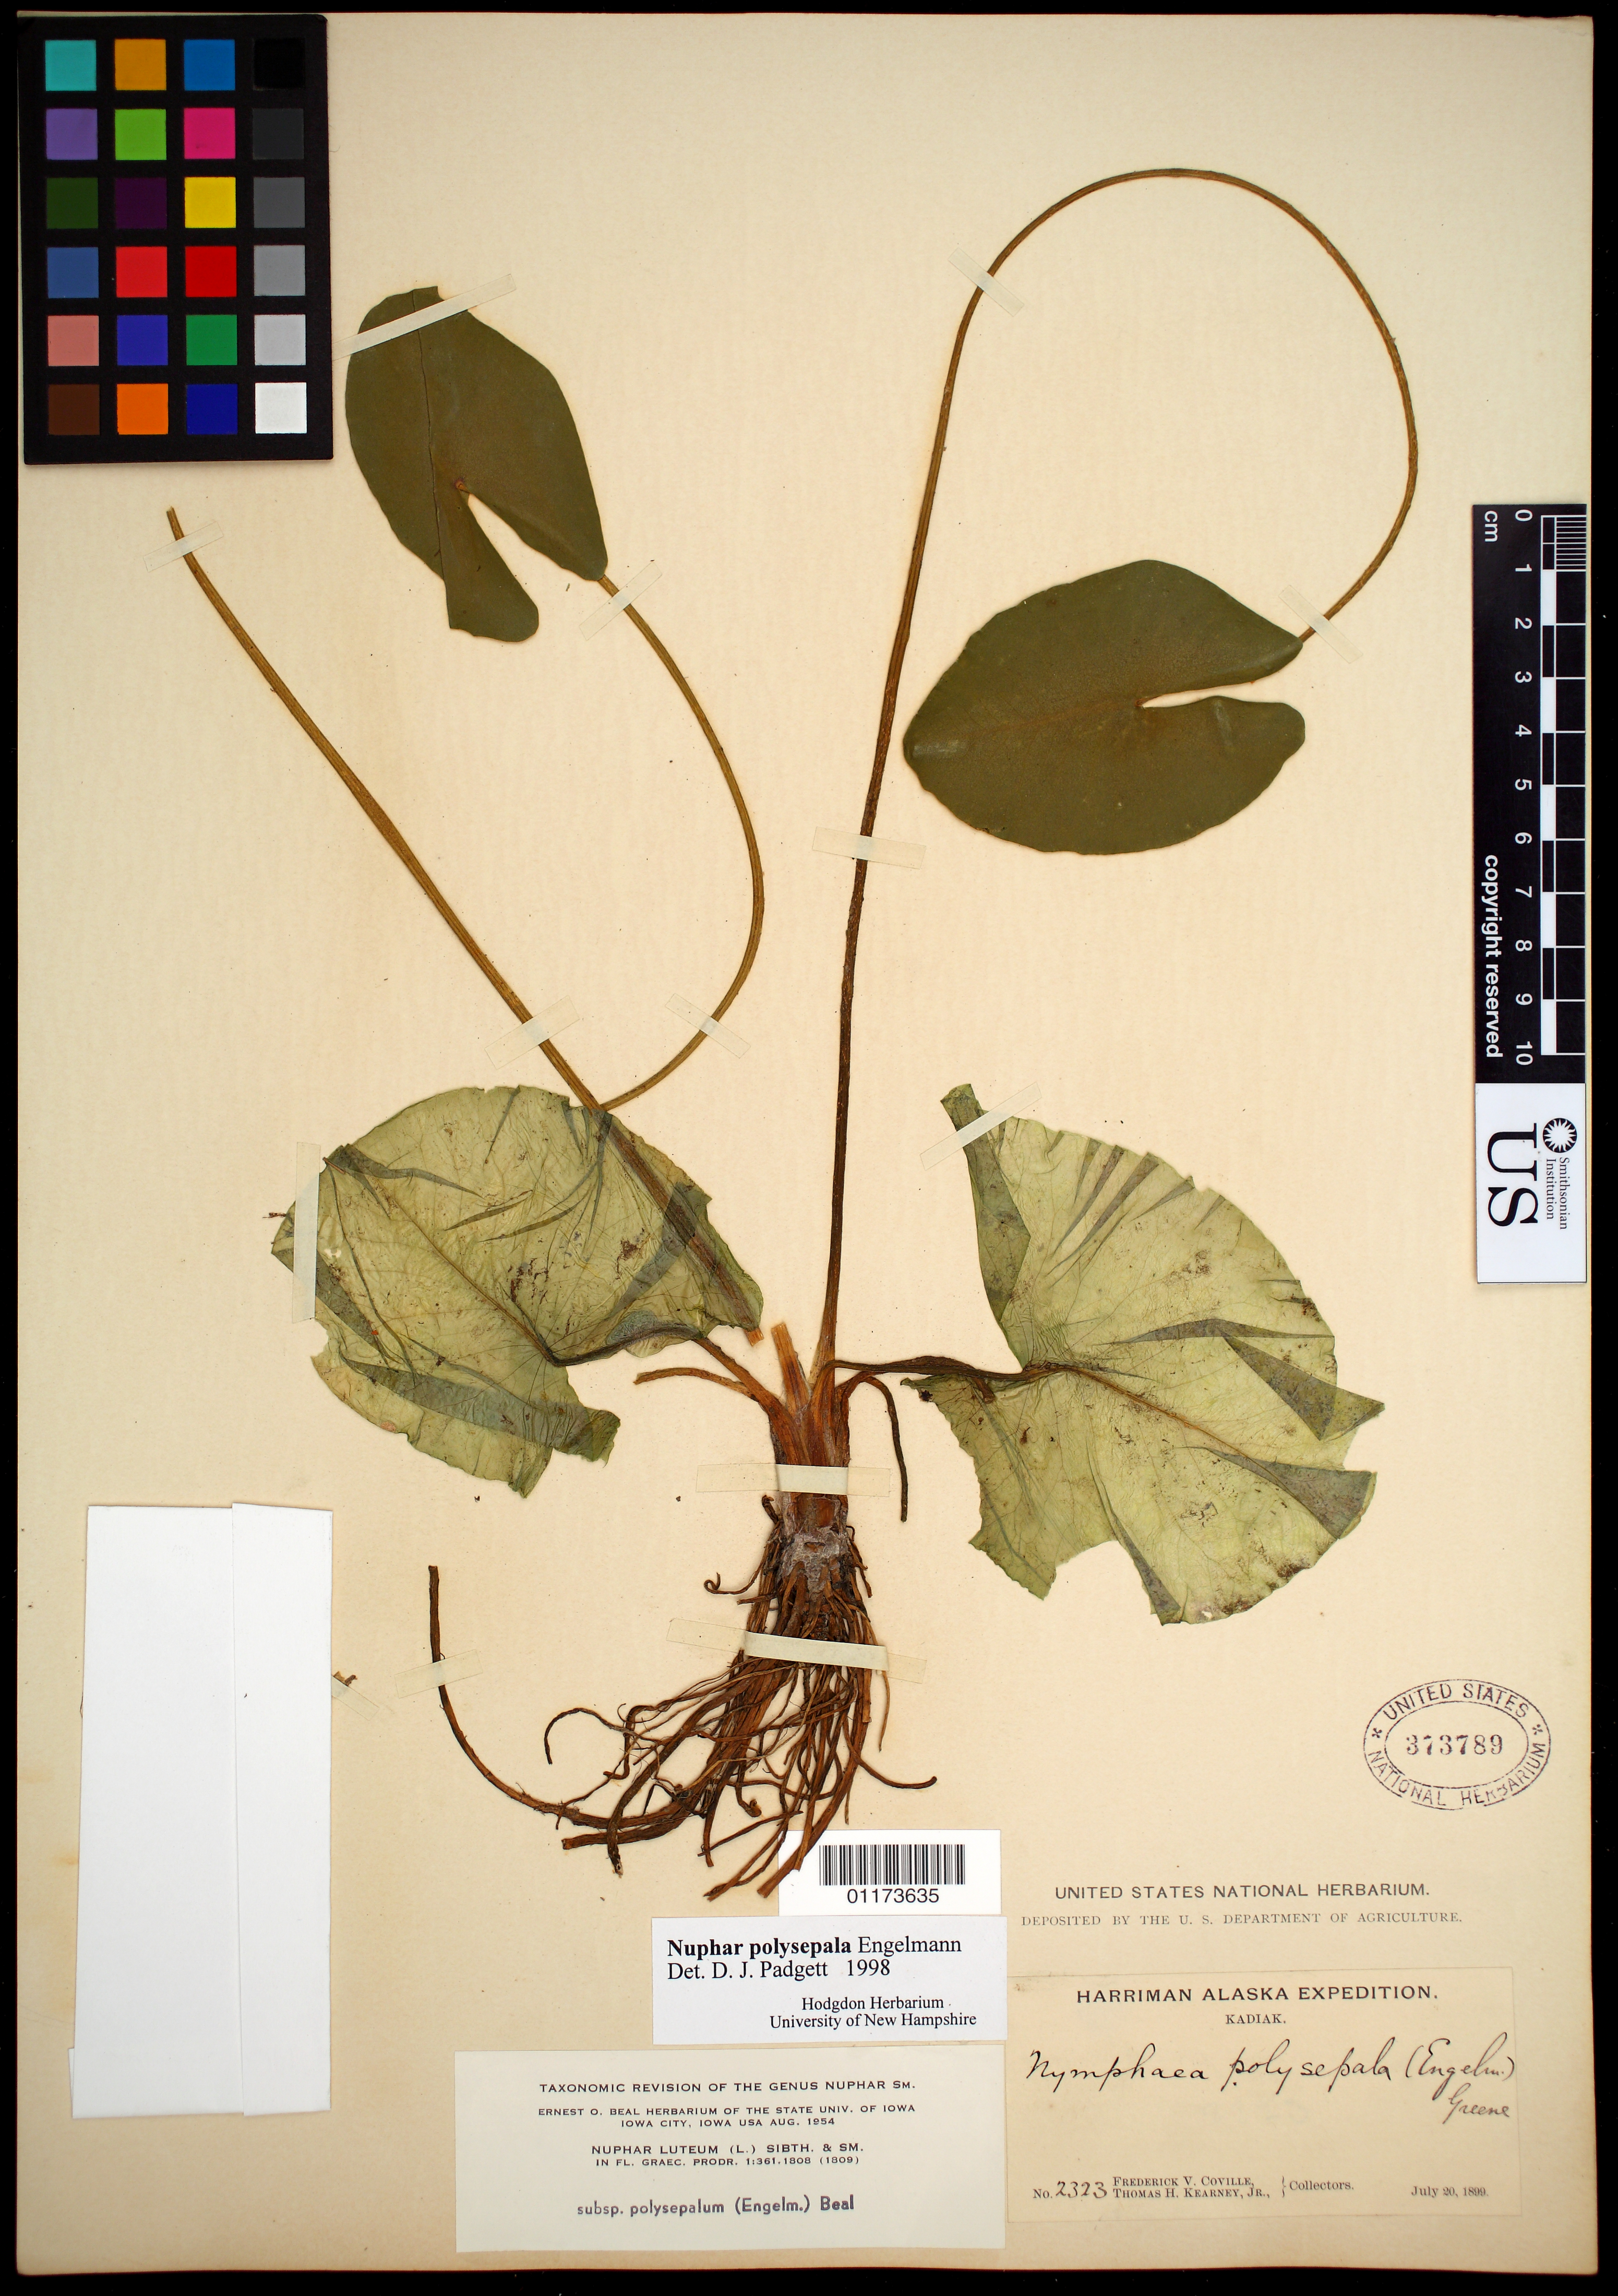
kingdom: Plantae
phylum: Tracheophyta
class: Magnoliopsida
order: Nymphaeales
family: Nymphaeaceae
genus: Nuphar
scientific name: Nuphar polysepala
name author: Englem.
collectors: F. V. Coville & T. H. Kearney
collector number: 2323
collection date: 1899-07-20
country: United States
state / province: Alaska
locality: Kadiak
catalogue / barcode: US 373789